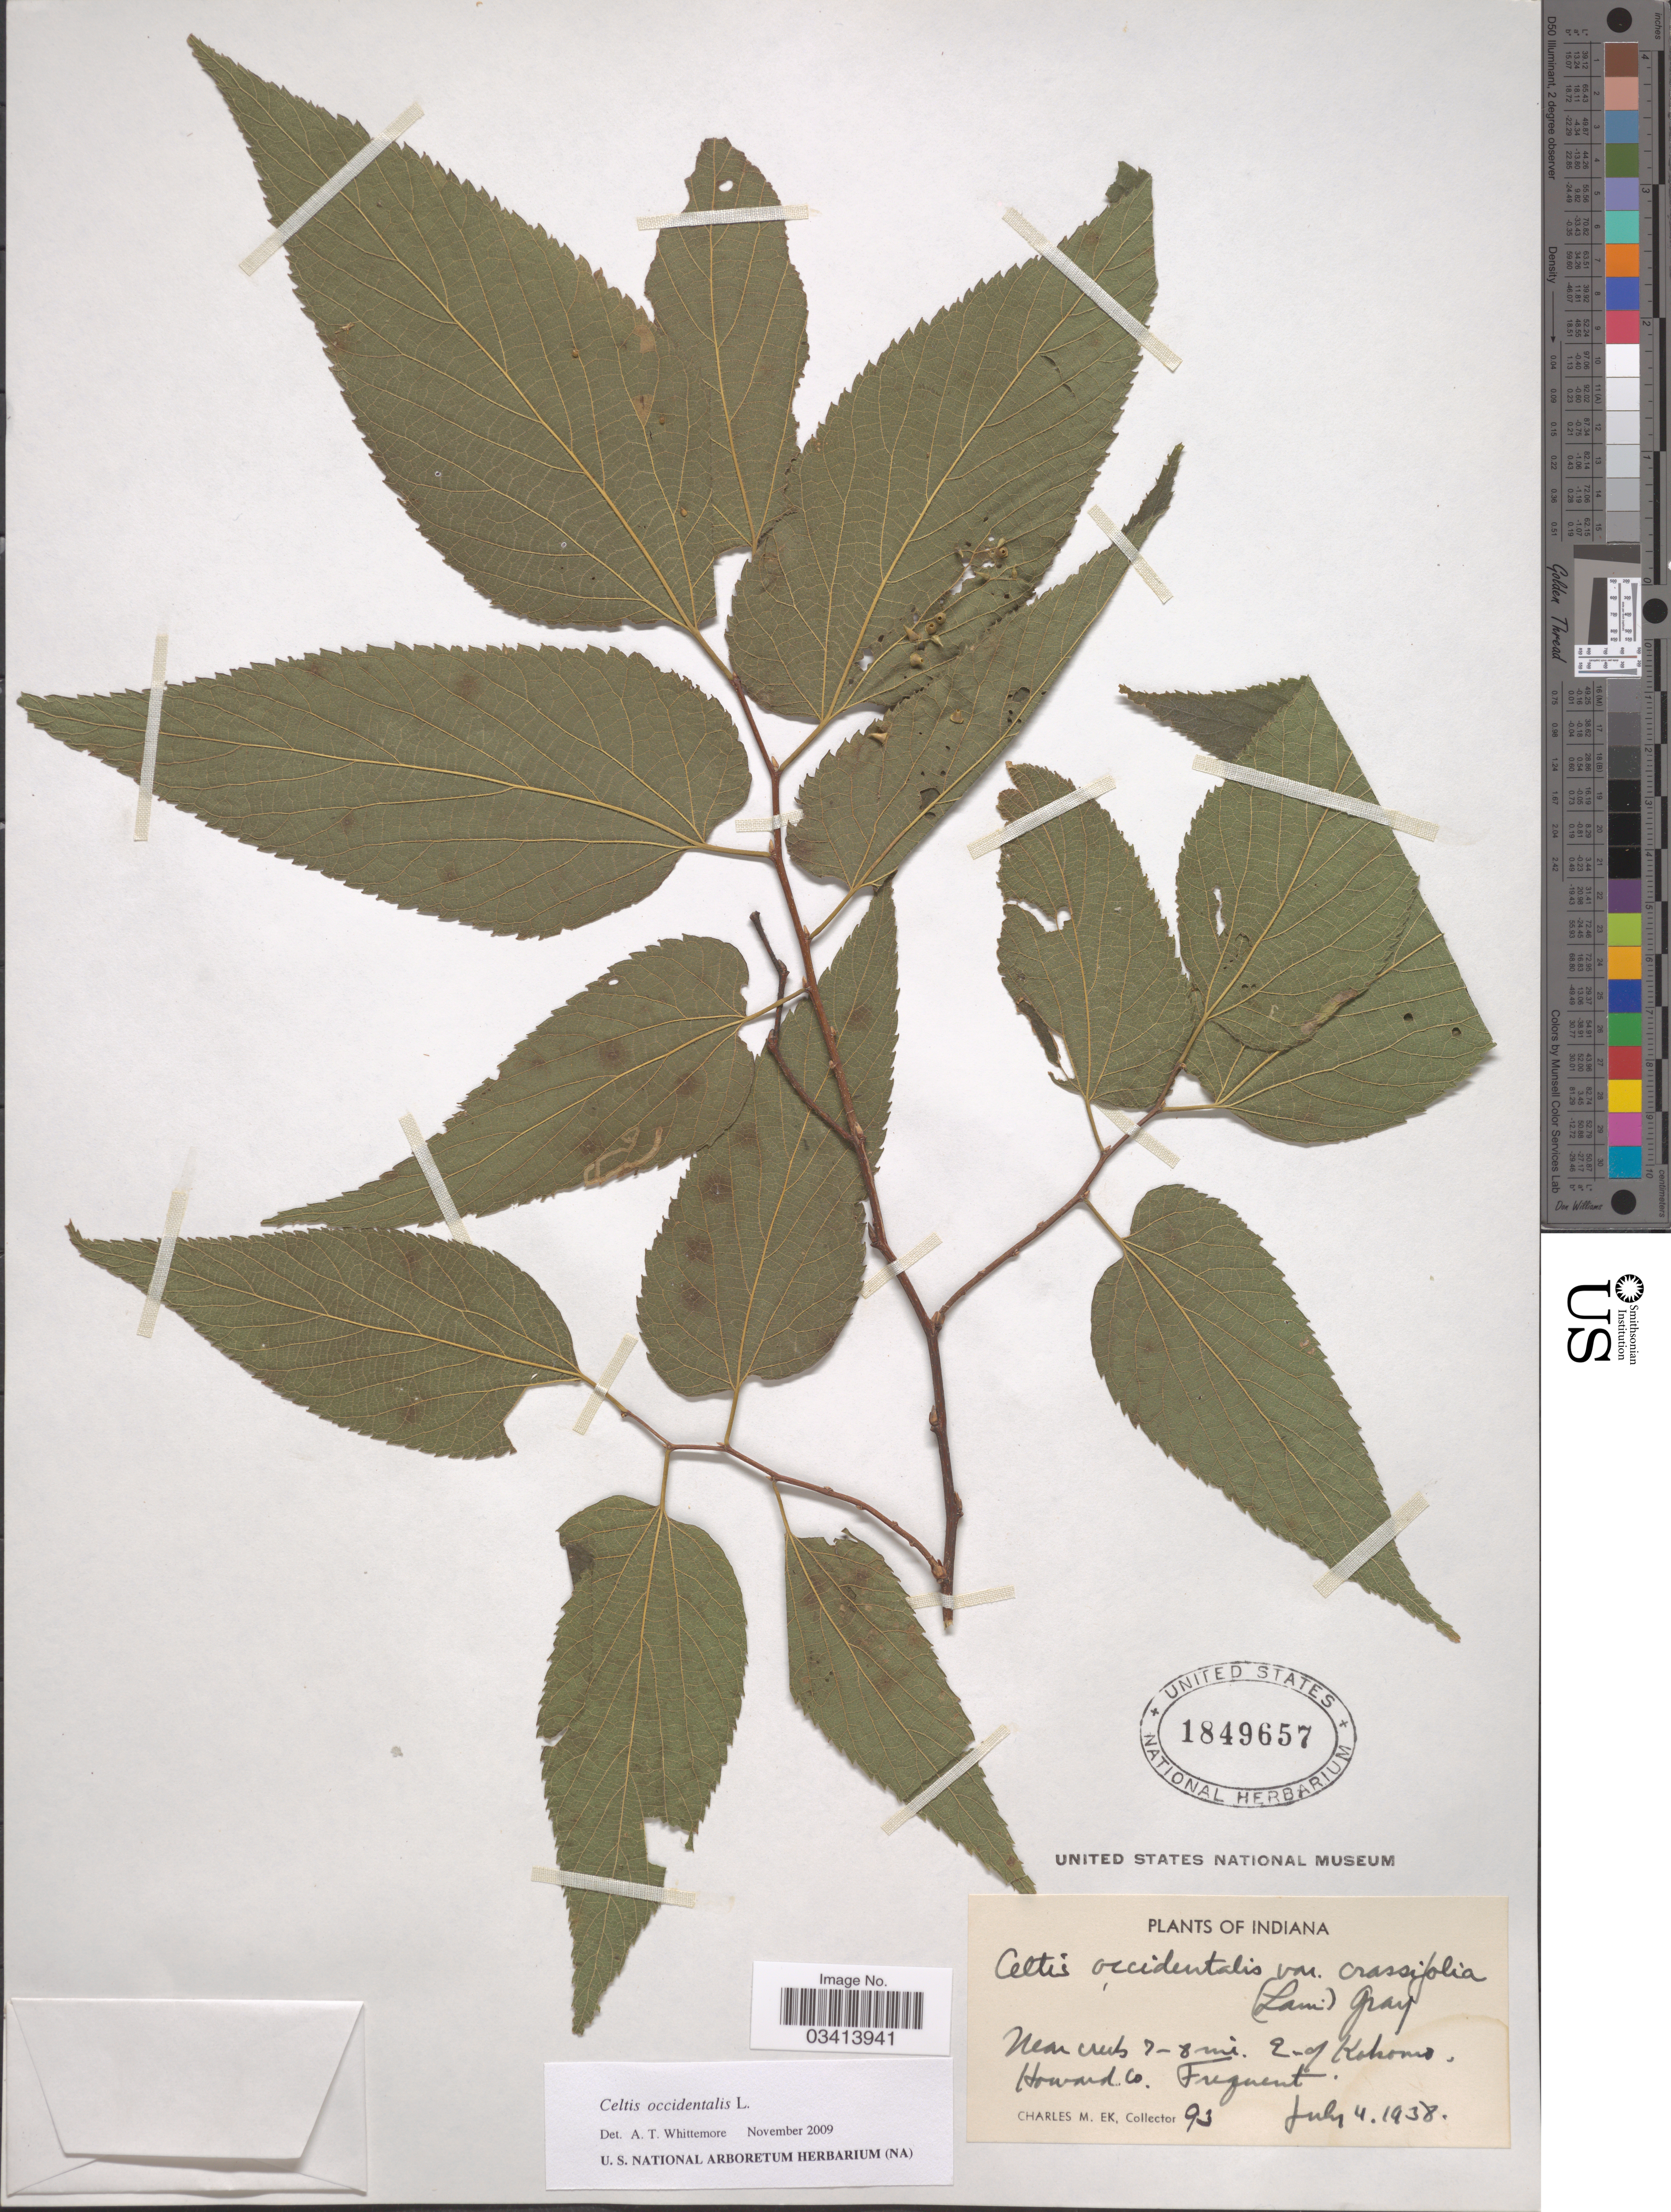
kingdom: Plantae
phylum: Tracheophyta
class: Magnoliopsida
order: Rosales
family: Cannabaceae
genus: Celtis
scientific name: Celtis occidentalis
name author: L.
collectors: C. Ek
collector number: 93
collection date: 1938-07-04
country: United States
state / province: Indiana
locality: Near creek 7-8 mi. E. of Kokomo, Howard Co.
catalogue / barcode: US 1849657